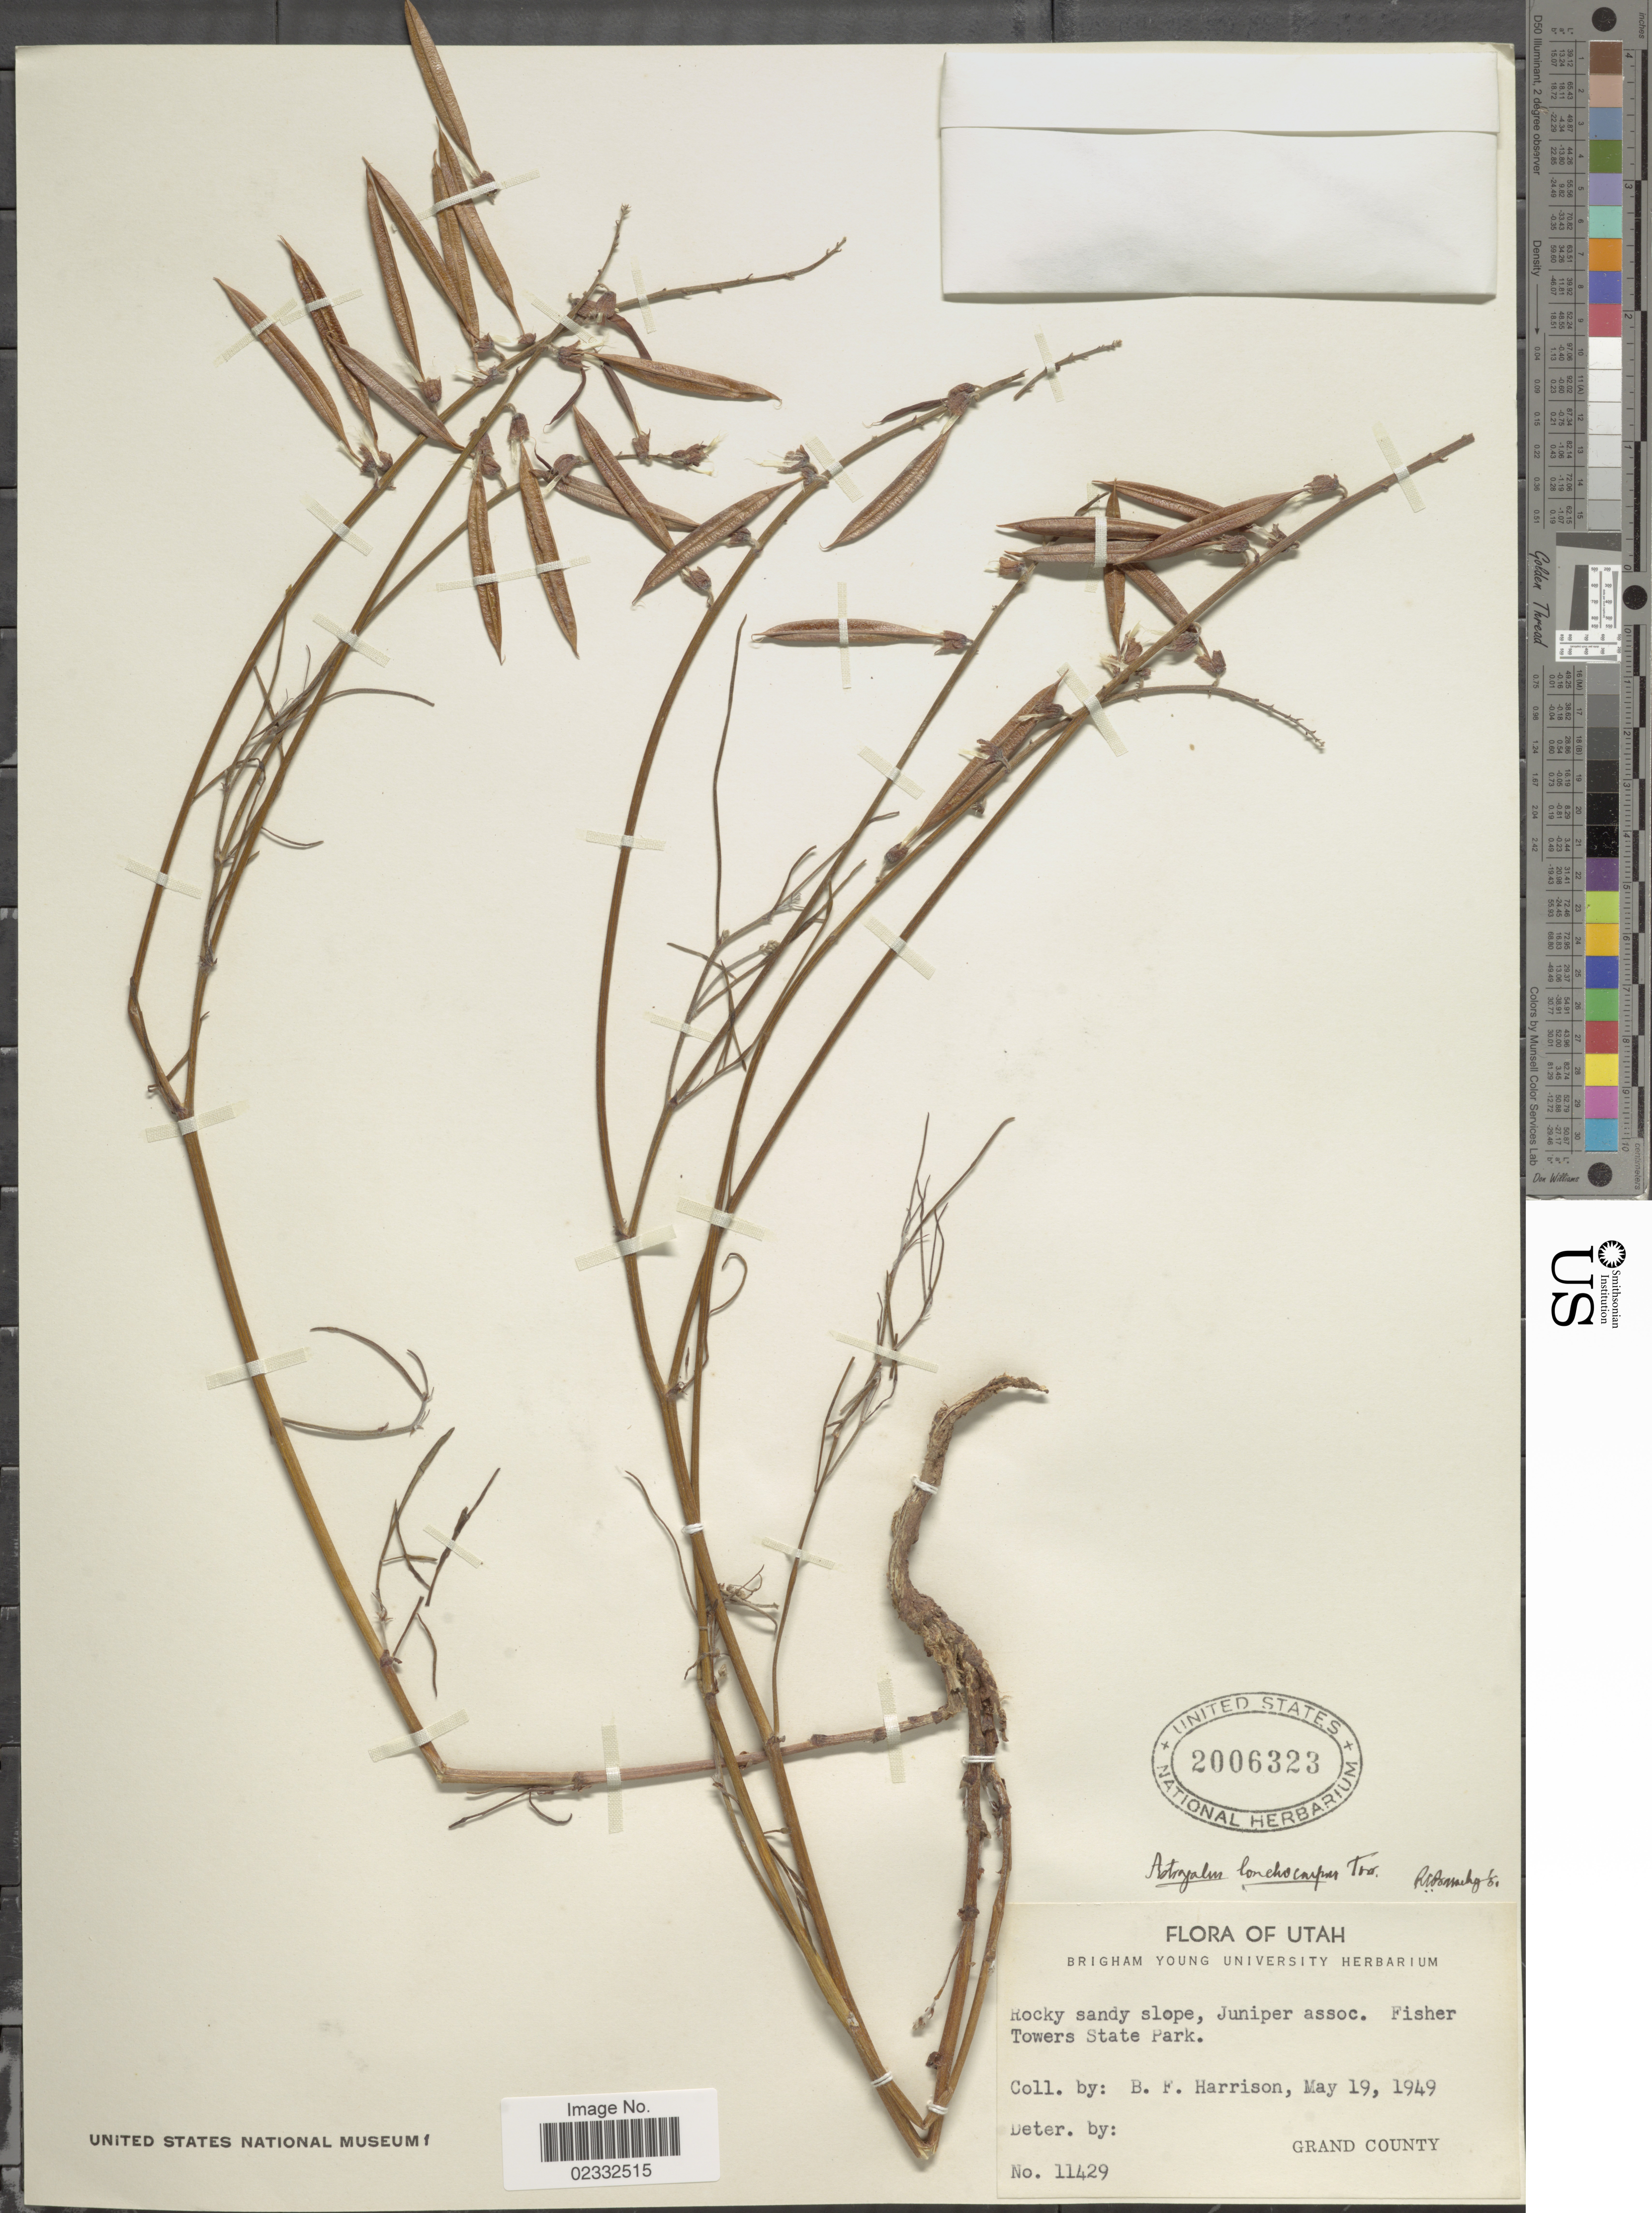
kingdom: Plantae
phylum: Tracheophyta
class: Magnoliopsida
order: Fabales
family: Fabaceae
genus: Astragalus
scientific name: Astragalus lonchocarpus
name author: Torr.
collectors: B. F. Harrison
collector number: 11429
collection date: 1949-05-19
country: United States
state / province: Utah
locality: Rocky sandy slope, Juniper assoc. Fisher Towers State Park. Grand County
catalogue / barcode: US 2006323